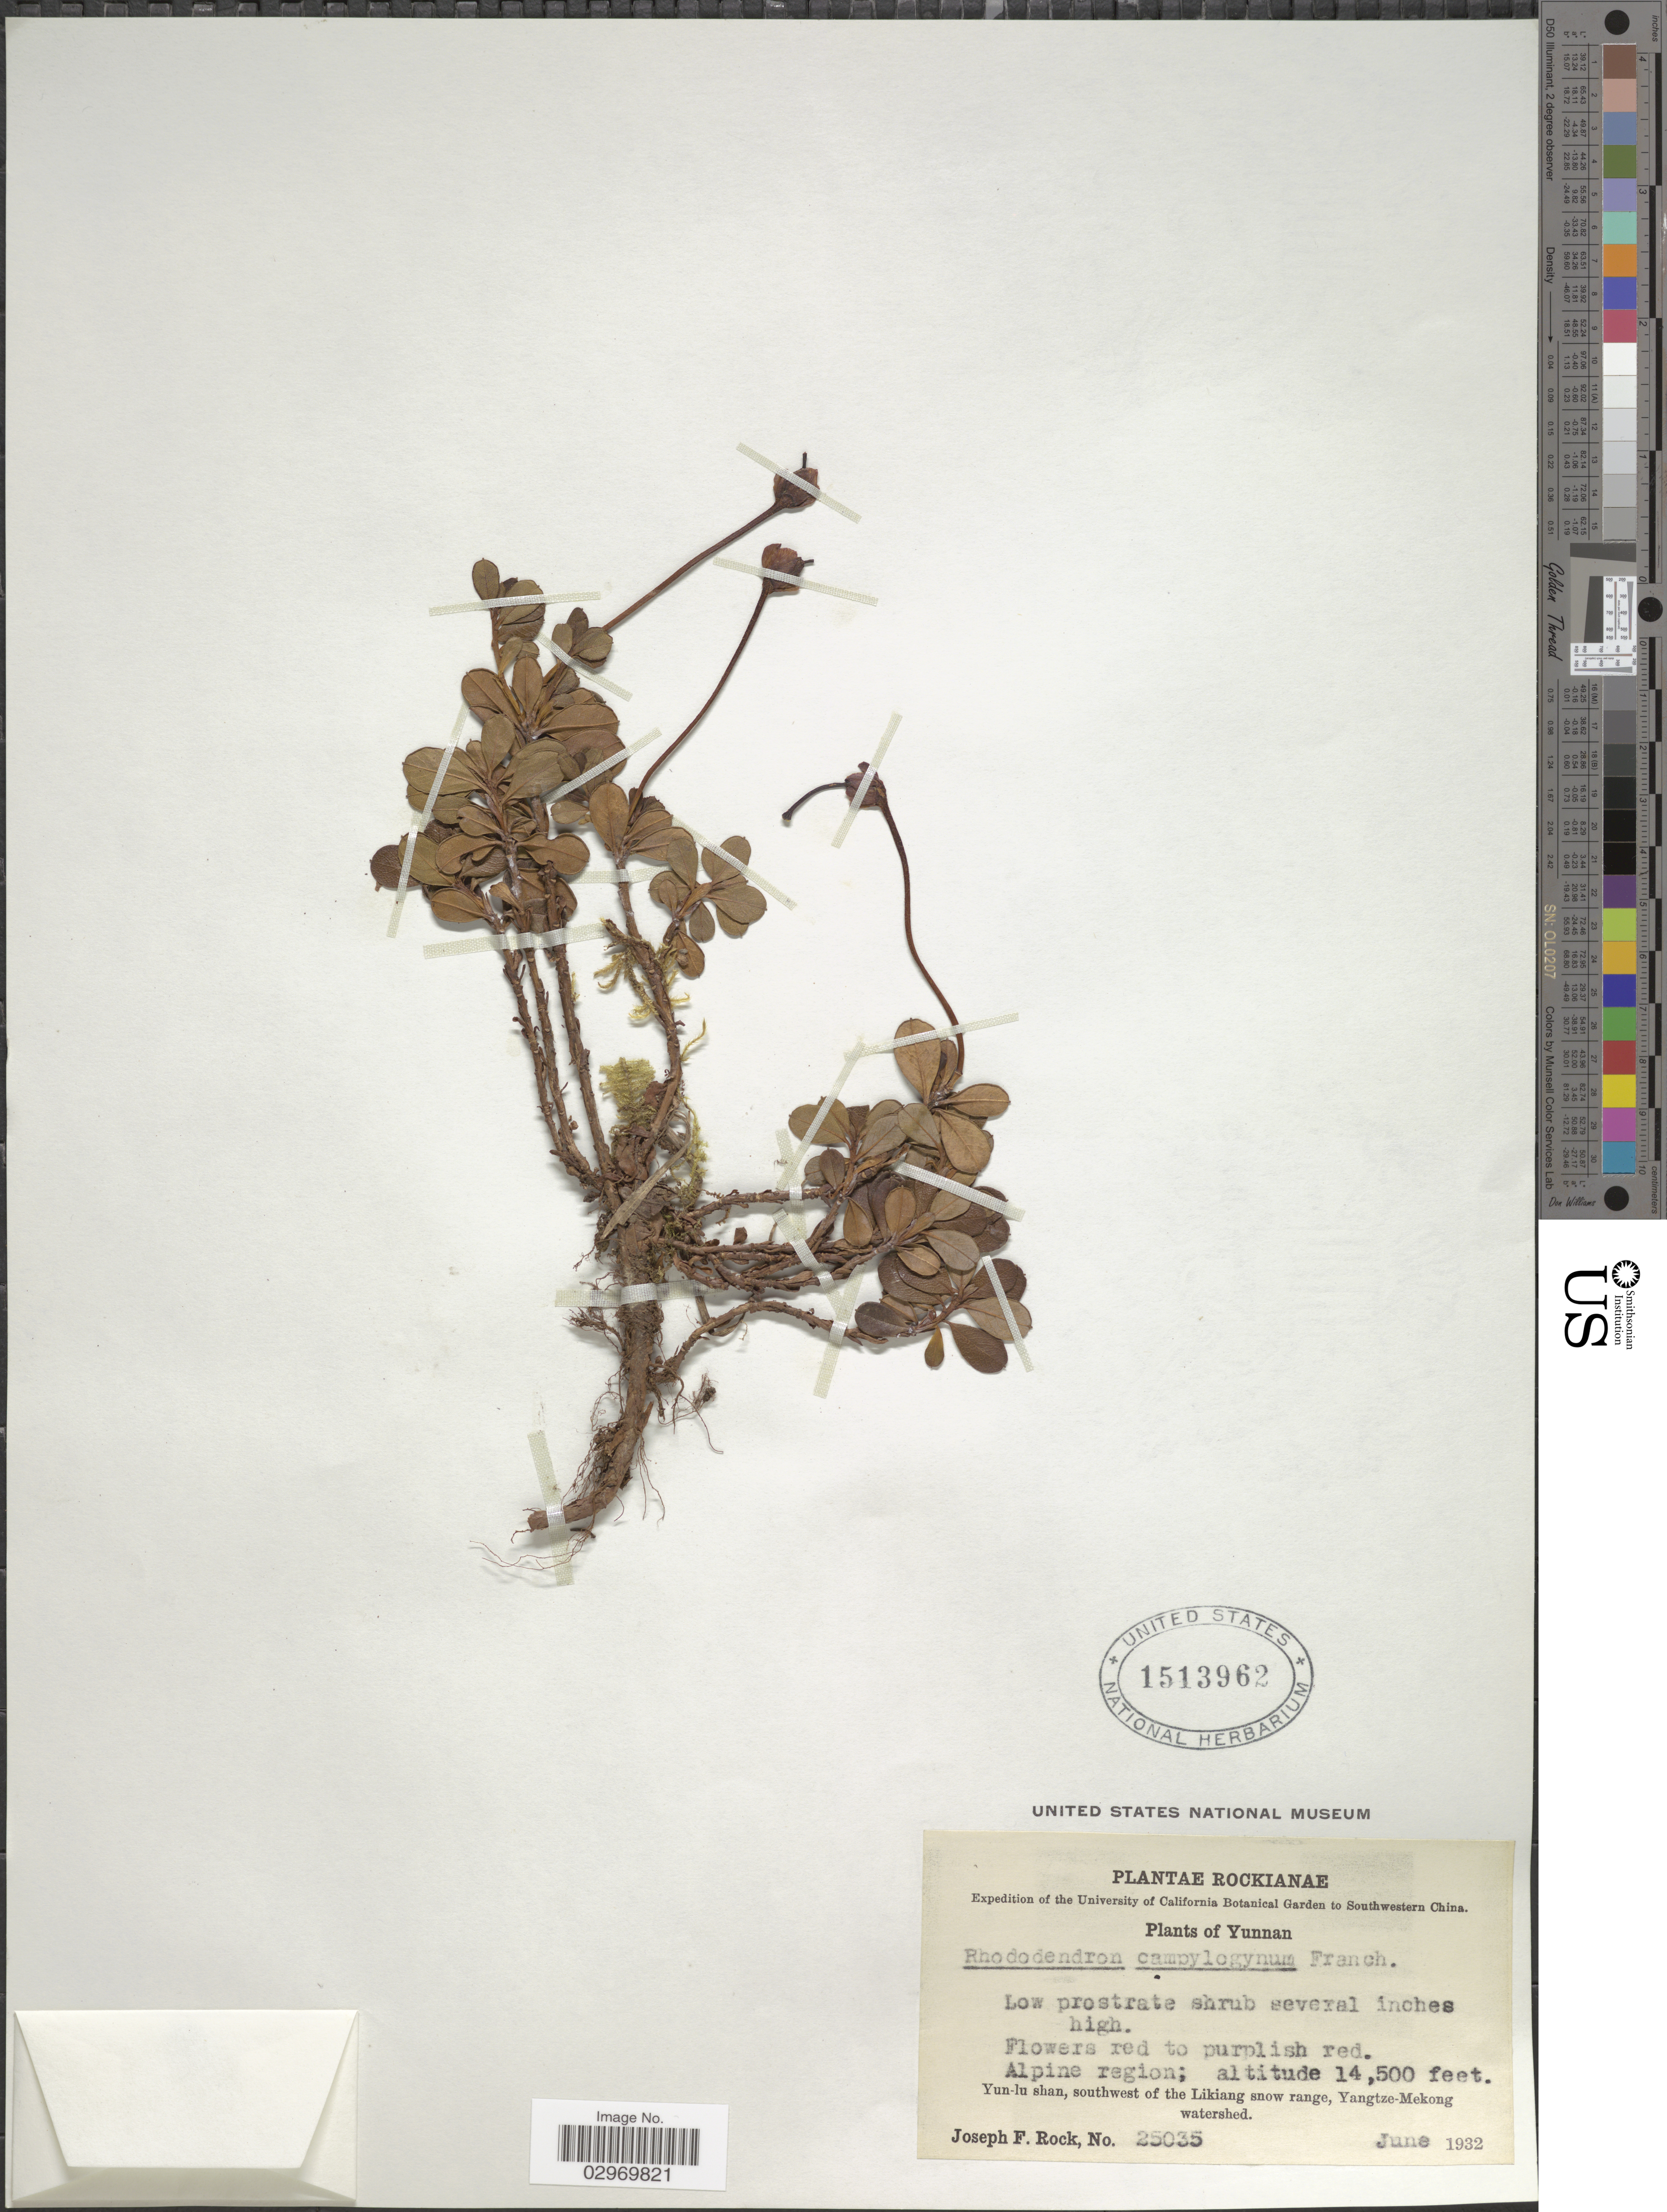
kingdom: Plantae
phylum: Tracheophyta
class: Magnoliopsida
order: Ericales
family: Ericaceae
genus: Rhododendron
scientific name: Rhododendron campylogynum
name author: Franch.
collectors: J. F. Rock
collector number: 25035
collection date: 1932-06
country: China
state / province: Yunnan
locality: Southwestern China. Alpine region. Yun-lu shan, southwest of the Likiang snow range, Yangtze-Mekong watershed.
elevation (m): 4420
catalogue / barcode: US 1513962